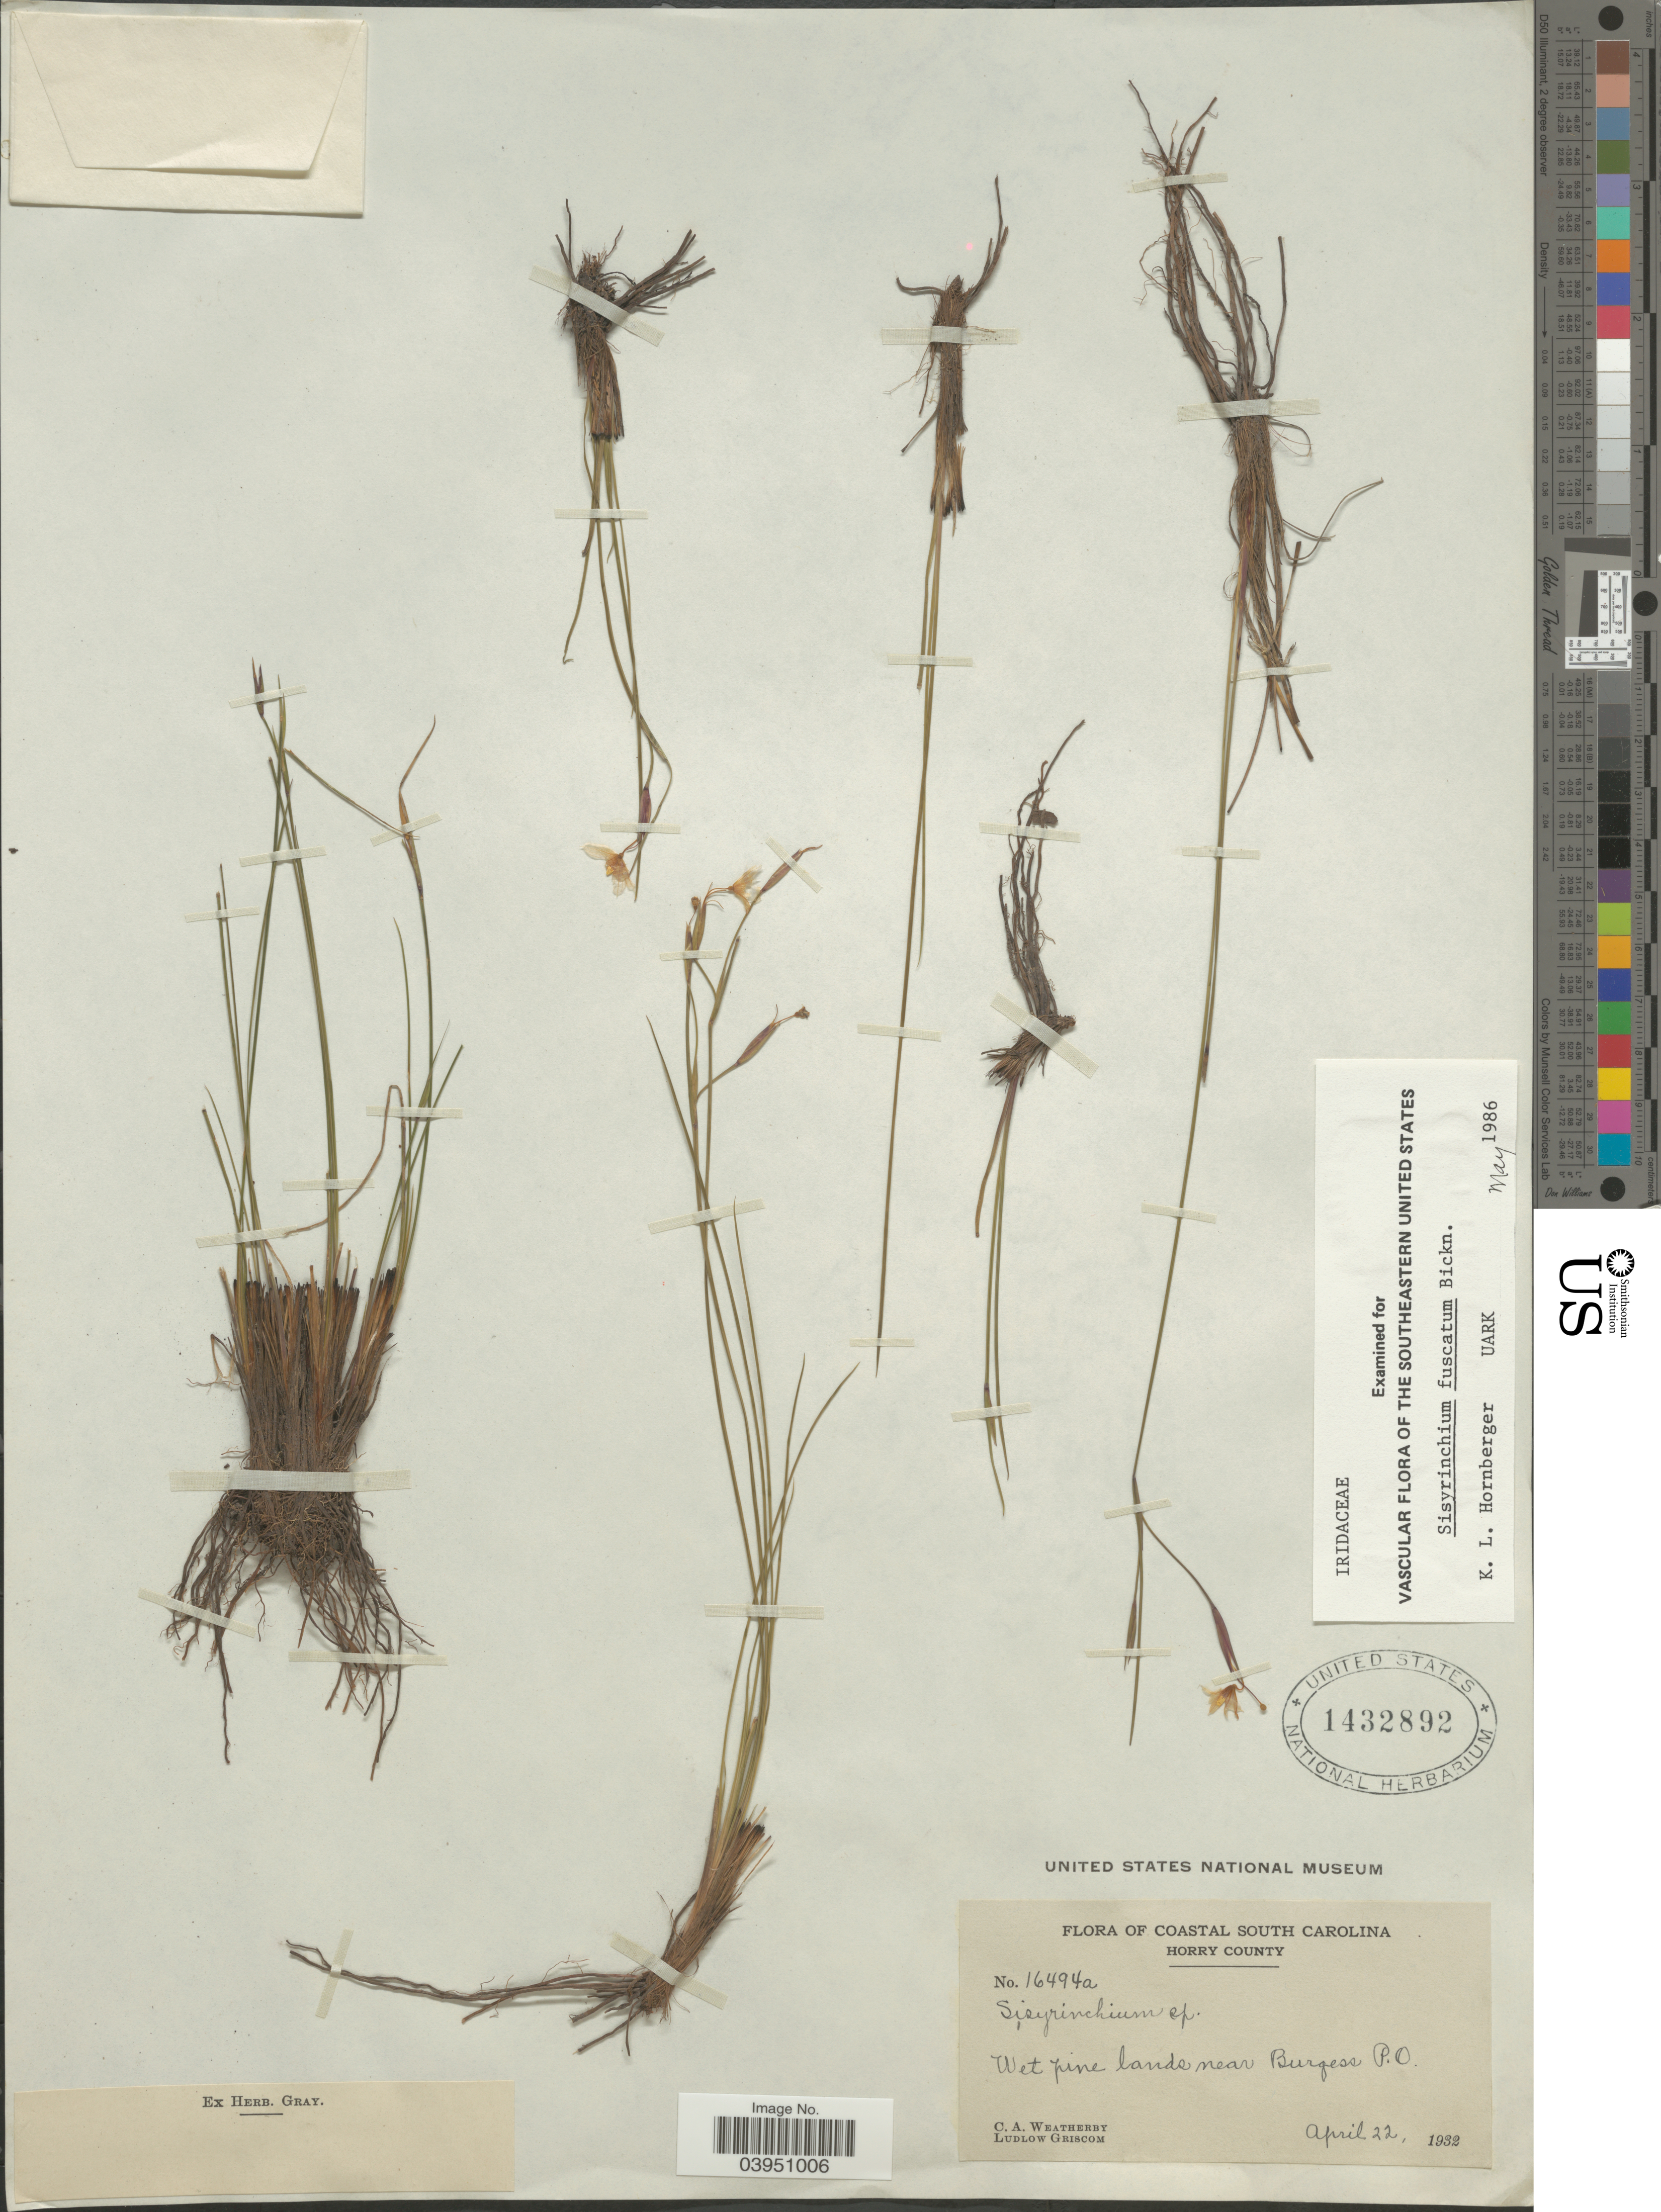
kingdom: Plantae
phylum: Tracheophyta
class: Liliopsida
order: Asparagales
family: Iridaceae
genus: Sisyrinchium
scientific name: Sisyrinchium fuscatum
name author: E.P. Bicknell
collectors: C. A. Weatherby & L. Griscom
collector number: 16494a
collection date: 1932-04-22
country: United States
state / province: South Carolina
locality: Coastal South Carolina. Horry County. Near Burgoss P.O.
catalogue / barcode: US 1432892